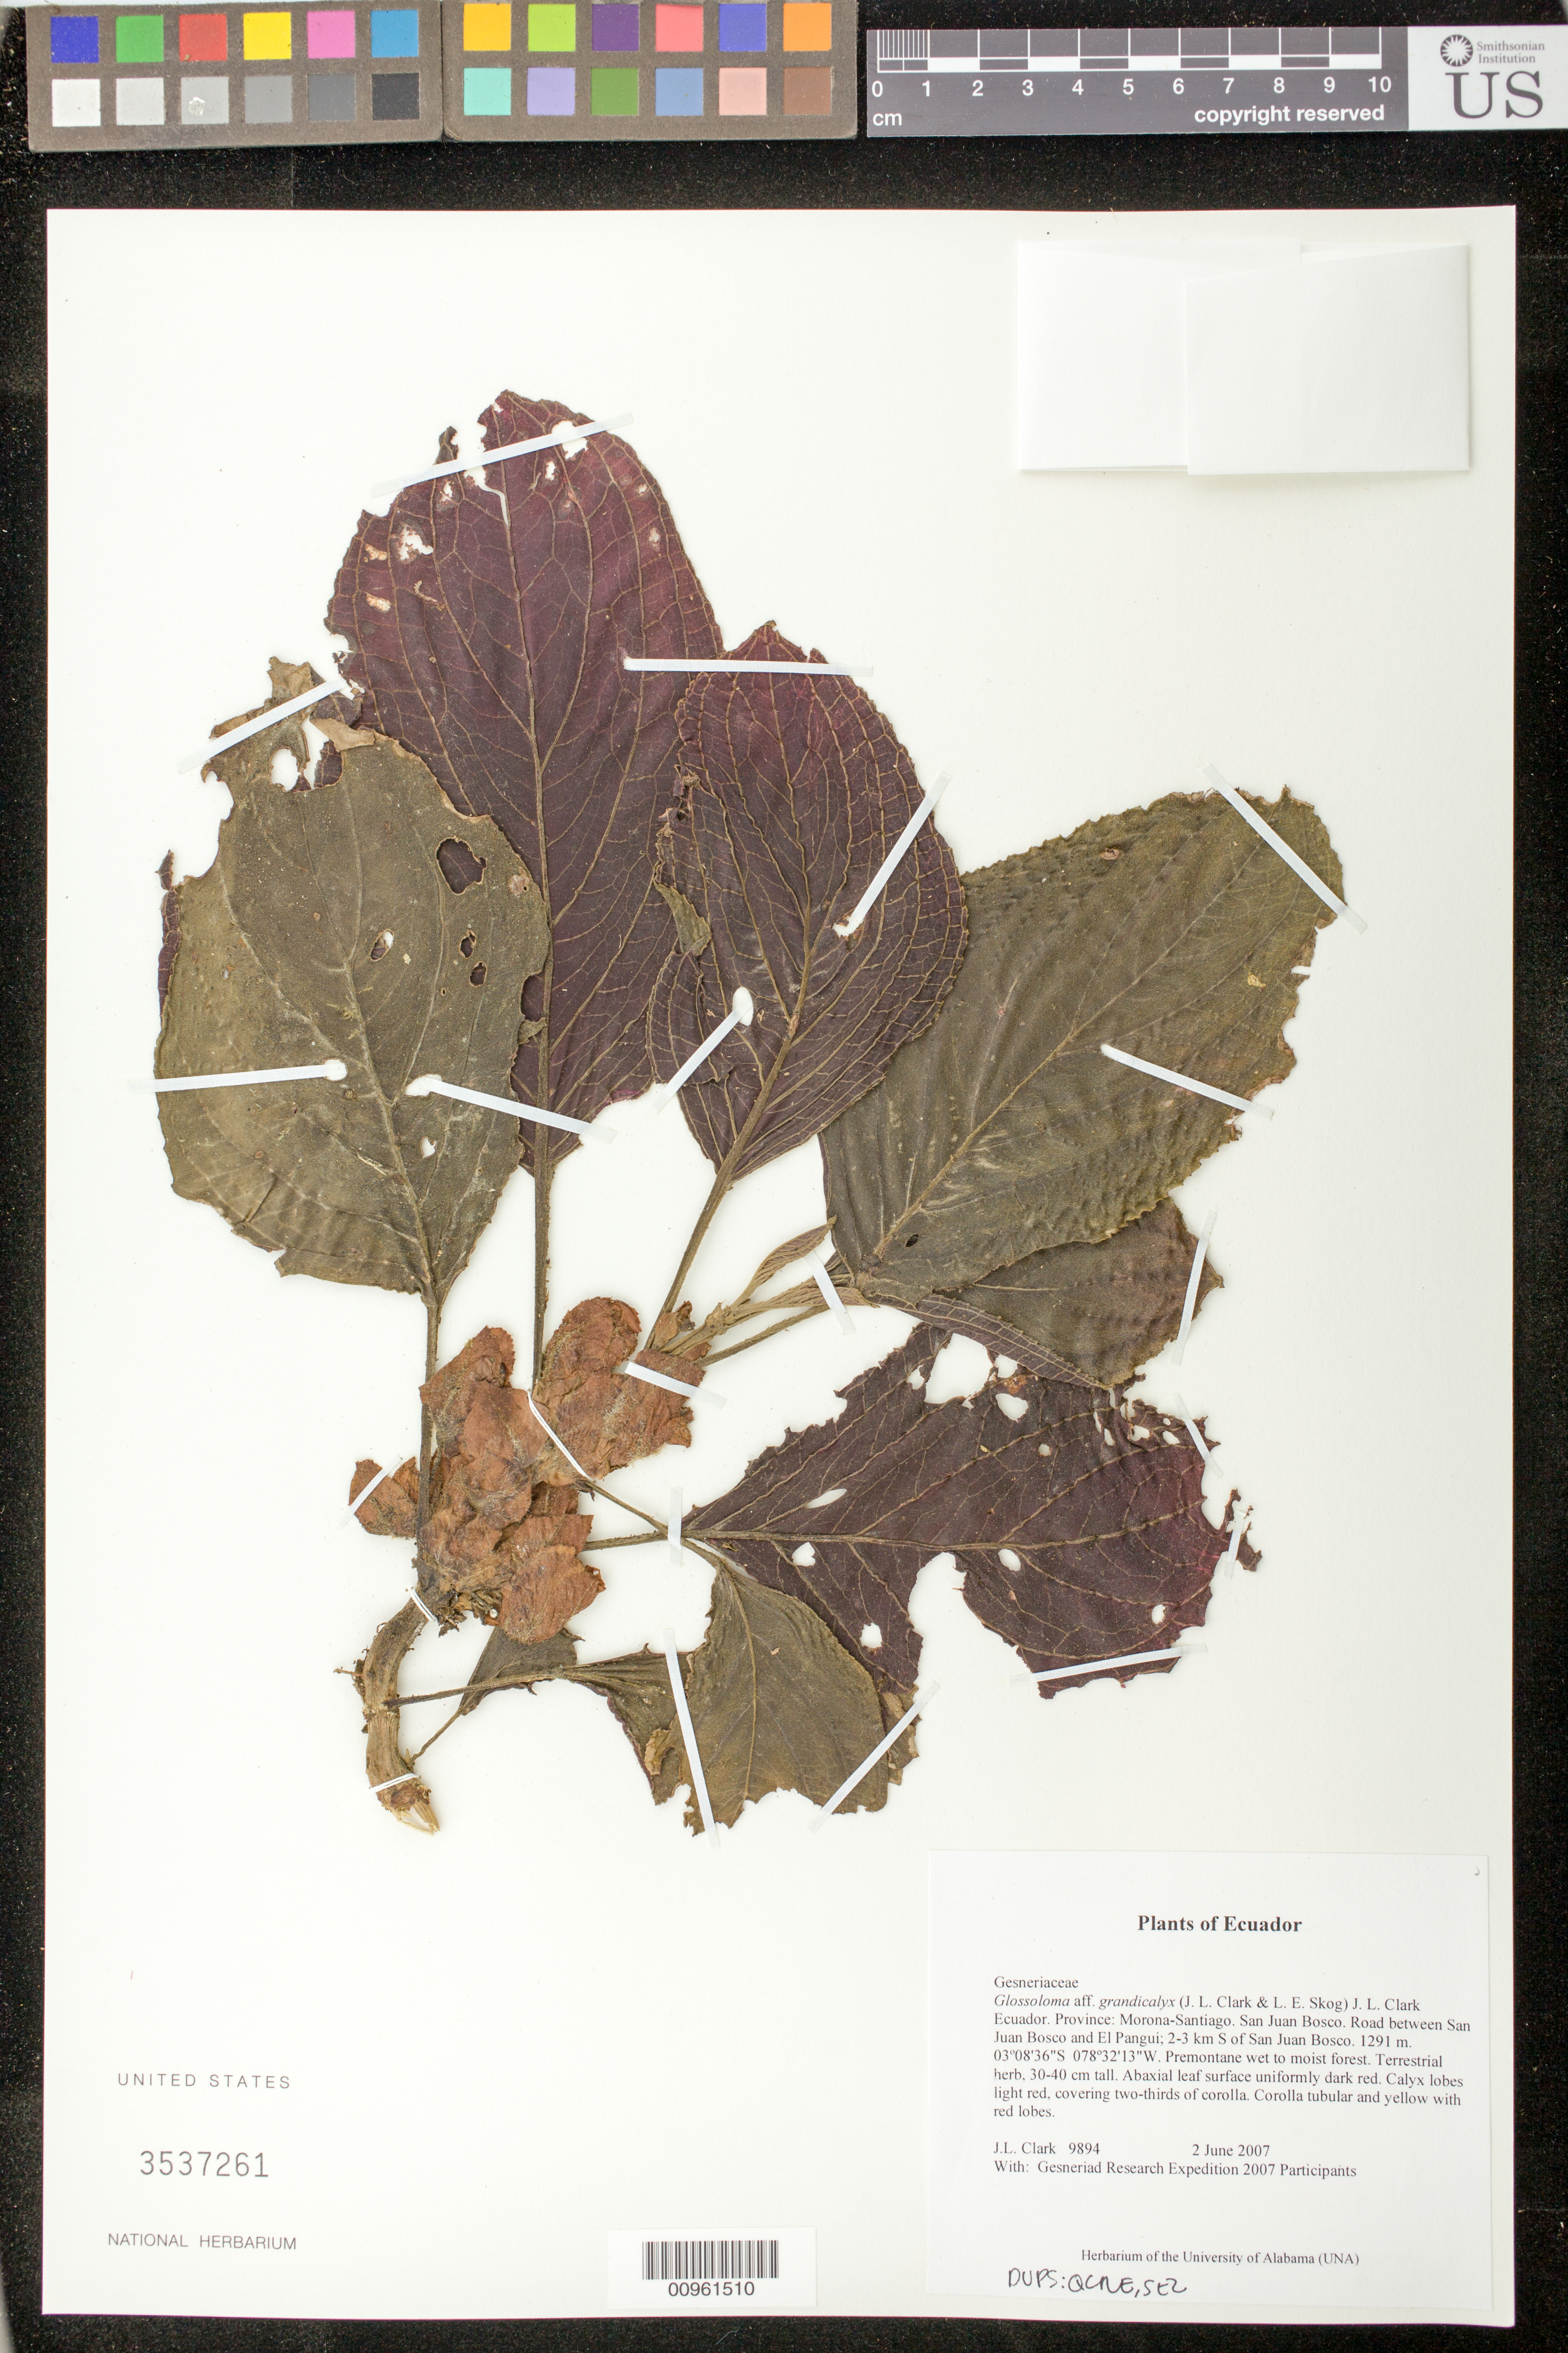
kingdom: Plantae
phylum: Tracheophyta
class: Magnoliopsida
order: Lamiales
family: Gesneriaceae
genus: Glossoloma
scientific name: Glossoloma grandicalyx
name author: (J.L. Clark & L.E. Skog) J.L. Clark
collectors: J. L. Clark & Gesneriad Research Expedition 2007 Participants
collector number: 9894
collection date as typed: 02 Jun 2007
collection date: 2007-06-02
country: Ecuador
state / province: Morona-Santiago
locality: San Juan Bosco. Road between San Juan Bosco and El Pangui; 2-3 km S of San Juan Bosco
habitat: Premontane wet to moist forest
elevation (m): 1291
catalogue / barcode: US 3537261